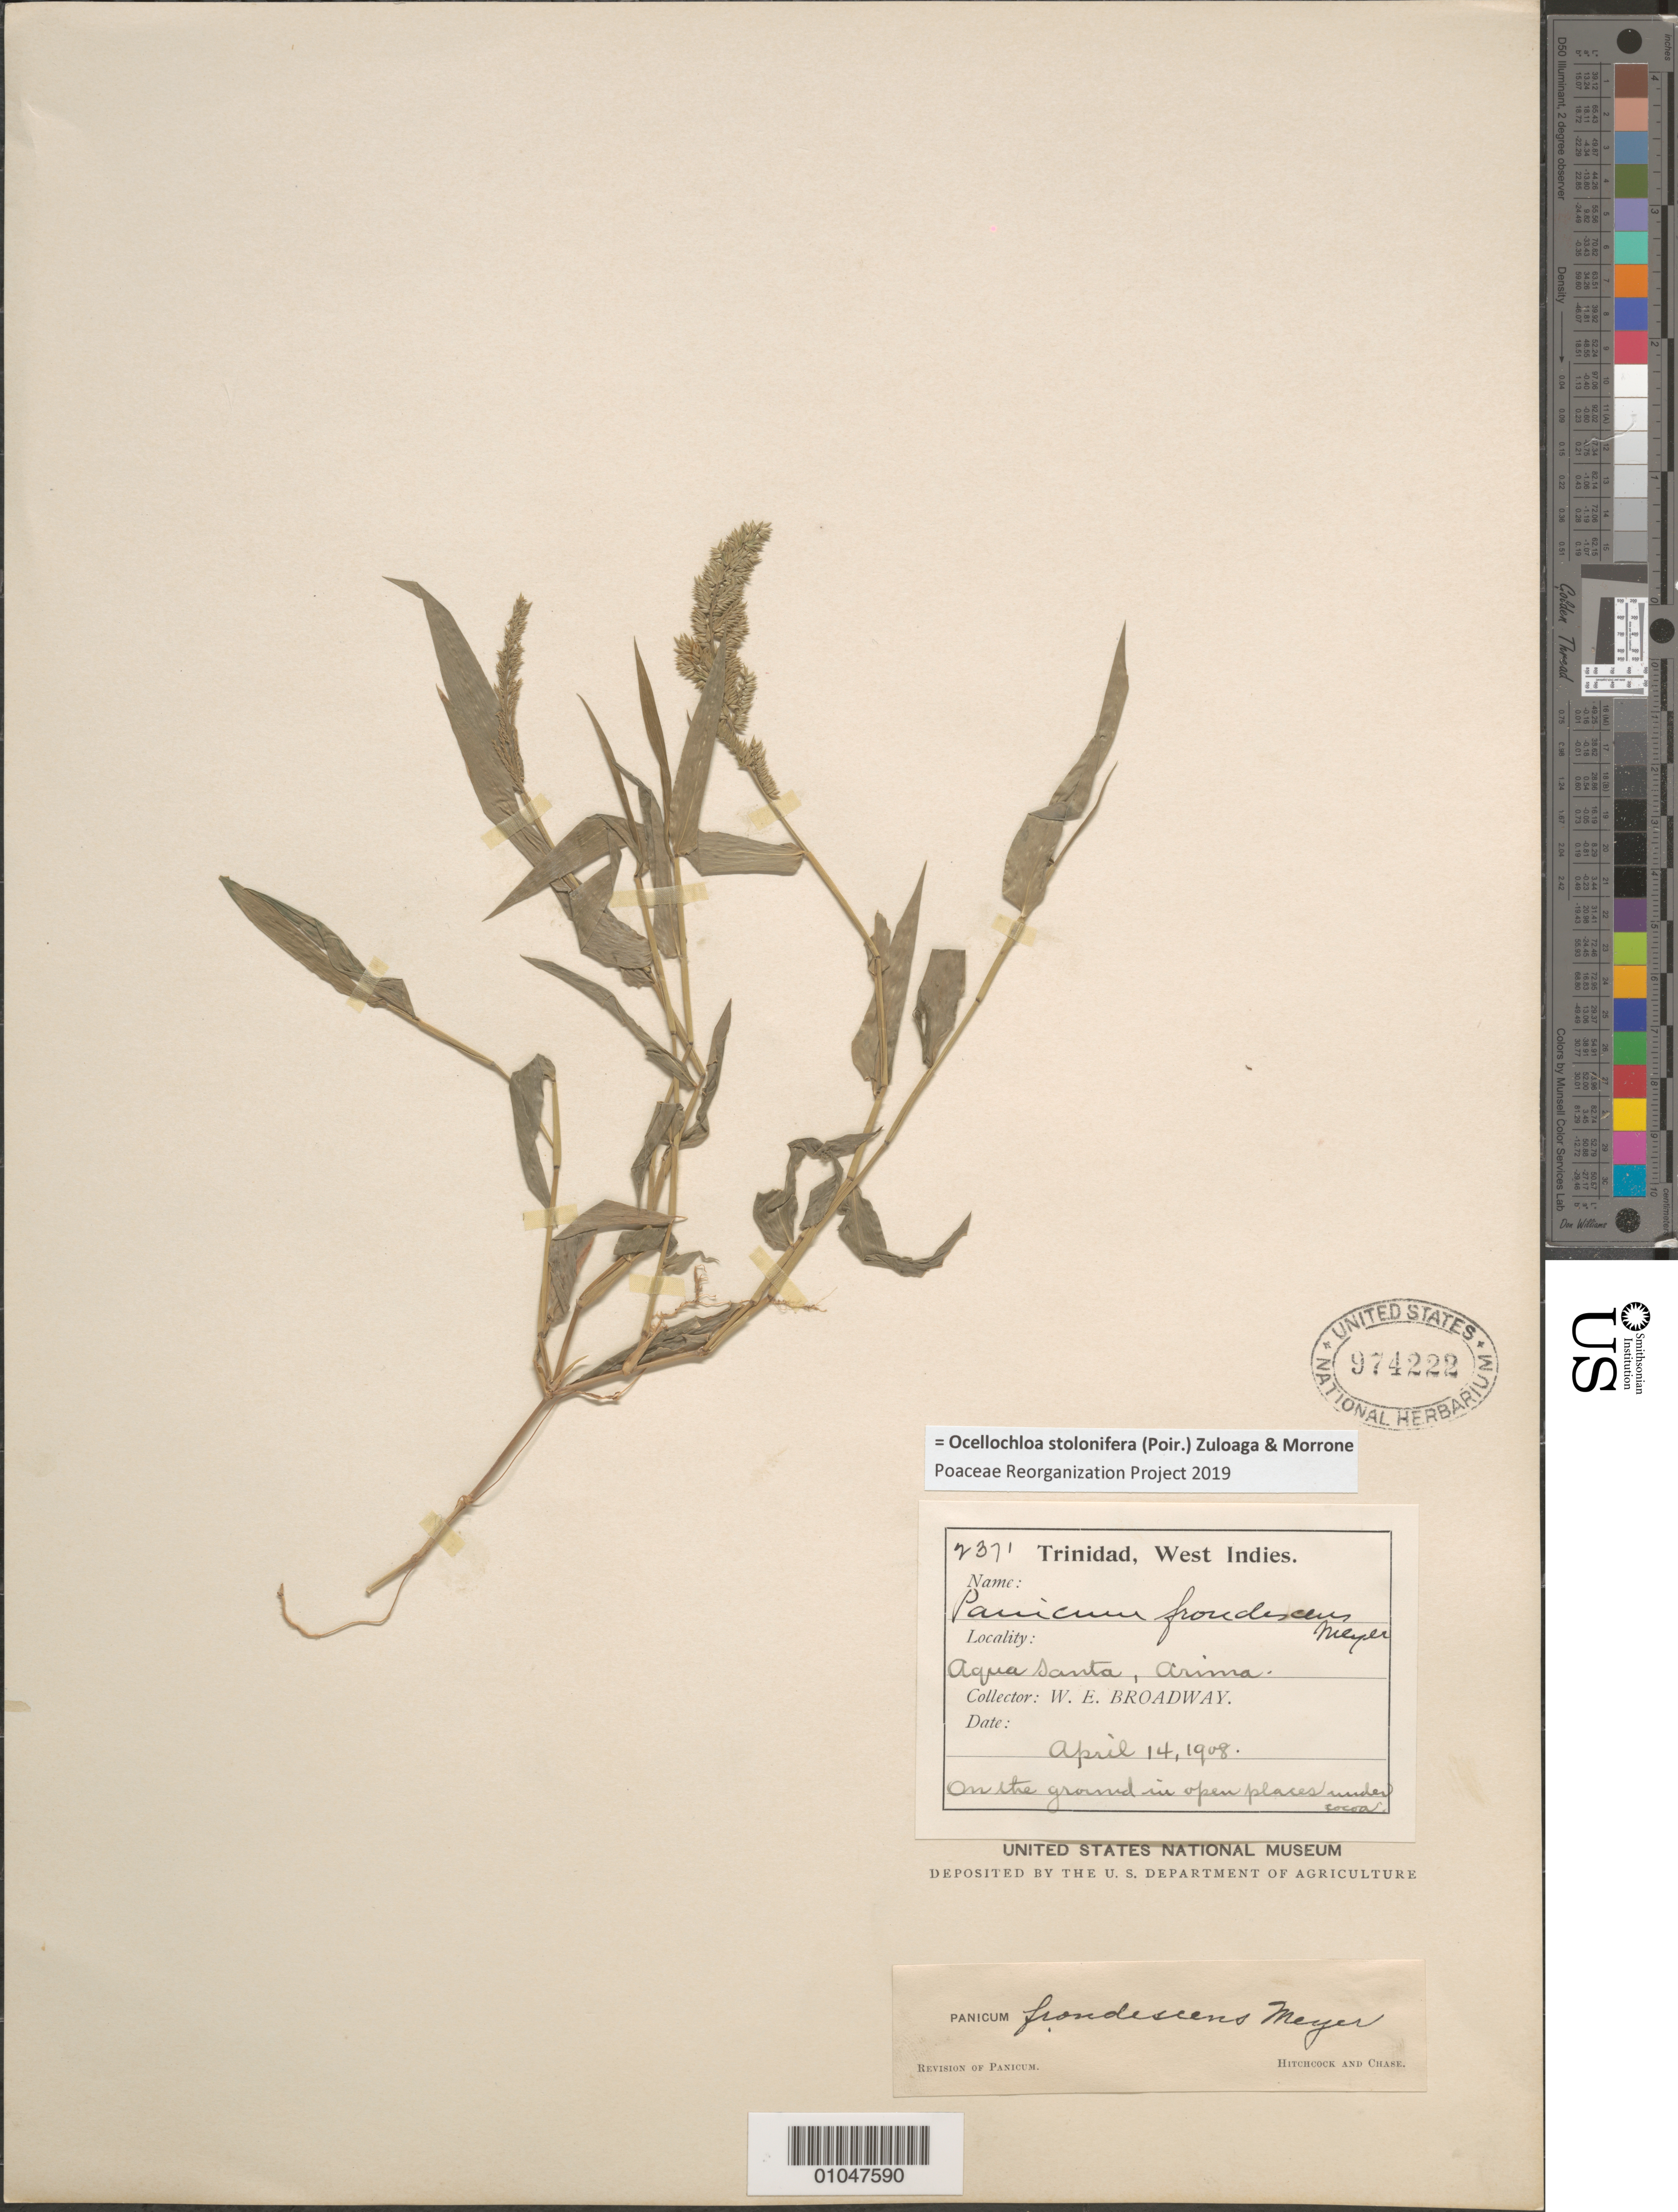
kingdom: Plantae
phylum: Tracheophyta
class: Liliopsida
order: Poales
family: Poaceae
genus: Panicum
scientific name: Panicum frondescens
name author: G. Mey.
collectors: W. E. Broadway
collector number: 2371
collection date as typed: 14 Aug 1908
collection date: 1908-08-14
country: Trinidad and Tobago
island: Trinidad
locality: Aqua Santa, Arima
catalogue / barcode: US 974222